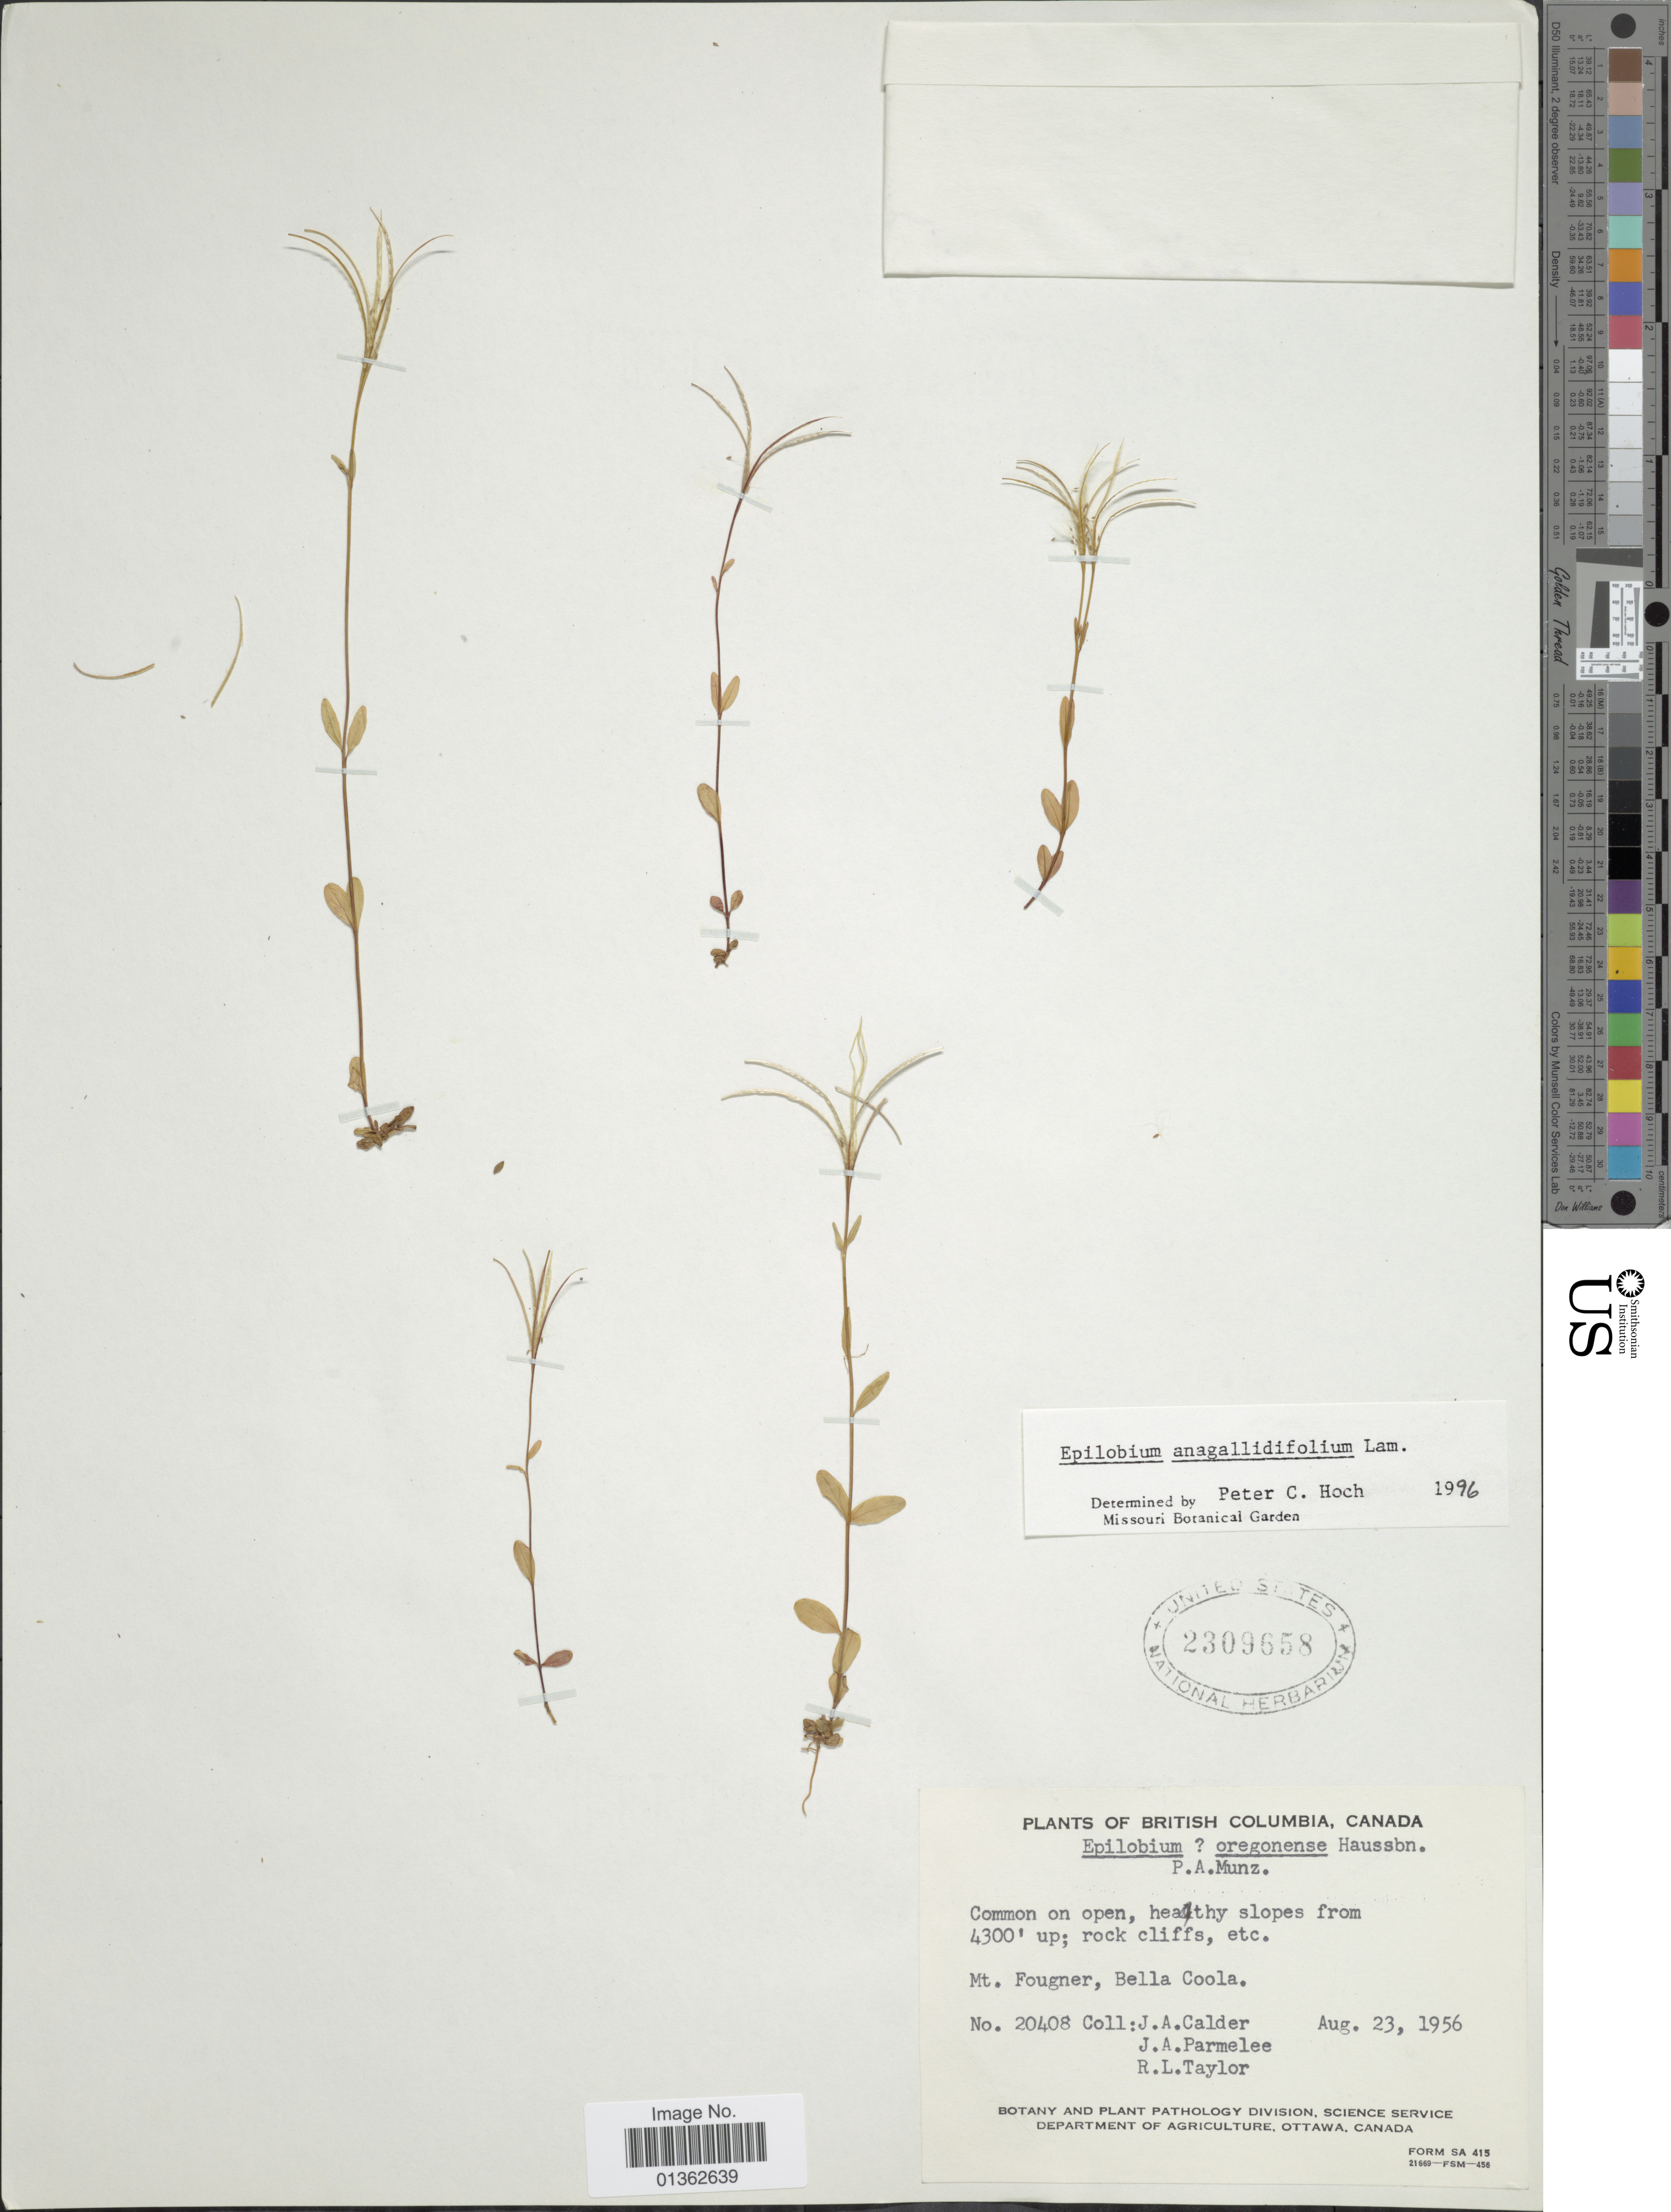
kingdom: Plantae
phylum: Tracheophyta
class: Magnoliopsida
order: Myrtales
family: Onagraceae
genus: Epilobium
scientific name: Epilobium anagallidifolium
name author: Lam.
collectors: J. A. Calder, J. A. Parmelee & R. Taylor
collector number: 20408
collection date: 1956-08-23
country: Canada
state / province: British Columbia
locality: Mt. Fougner, Bella Coola.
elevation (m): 1311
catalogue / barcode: US 2309658